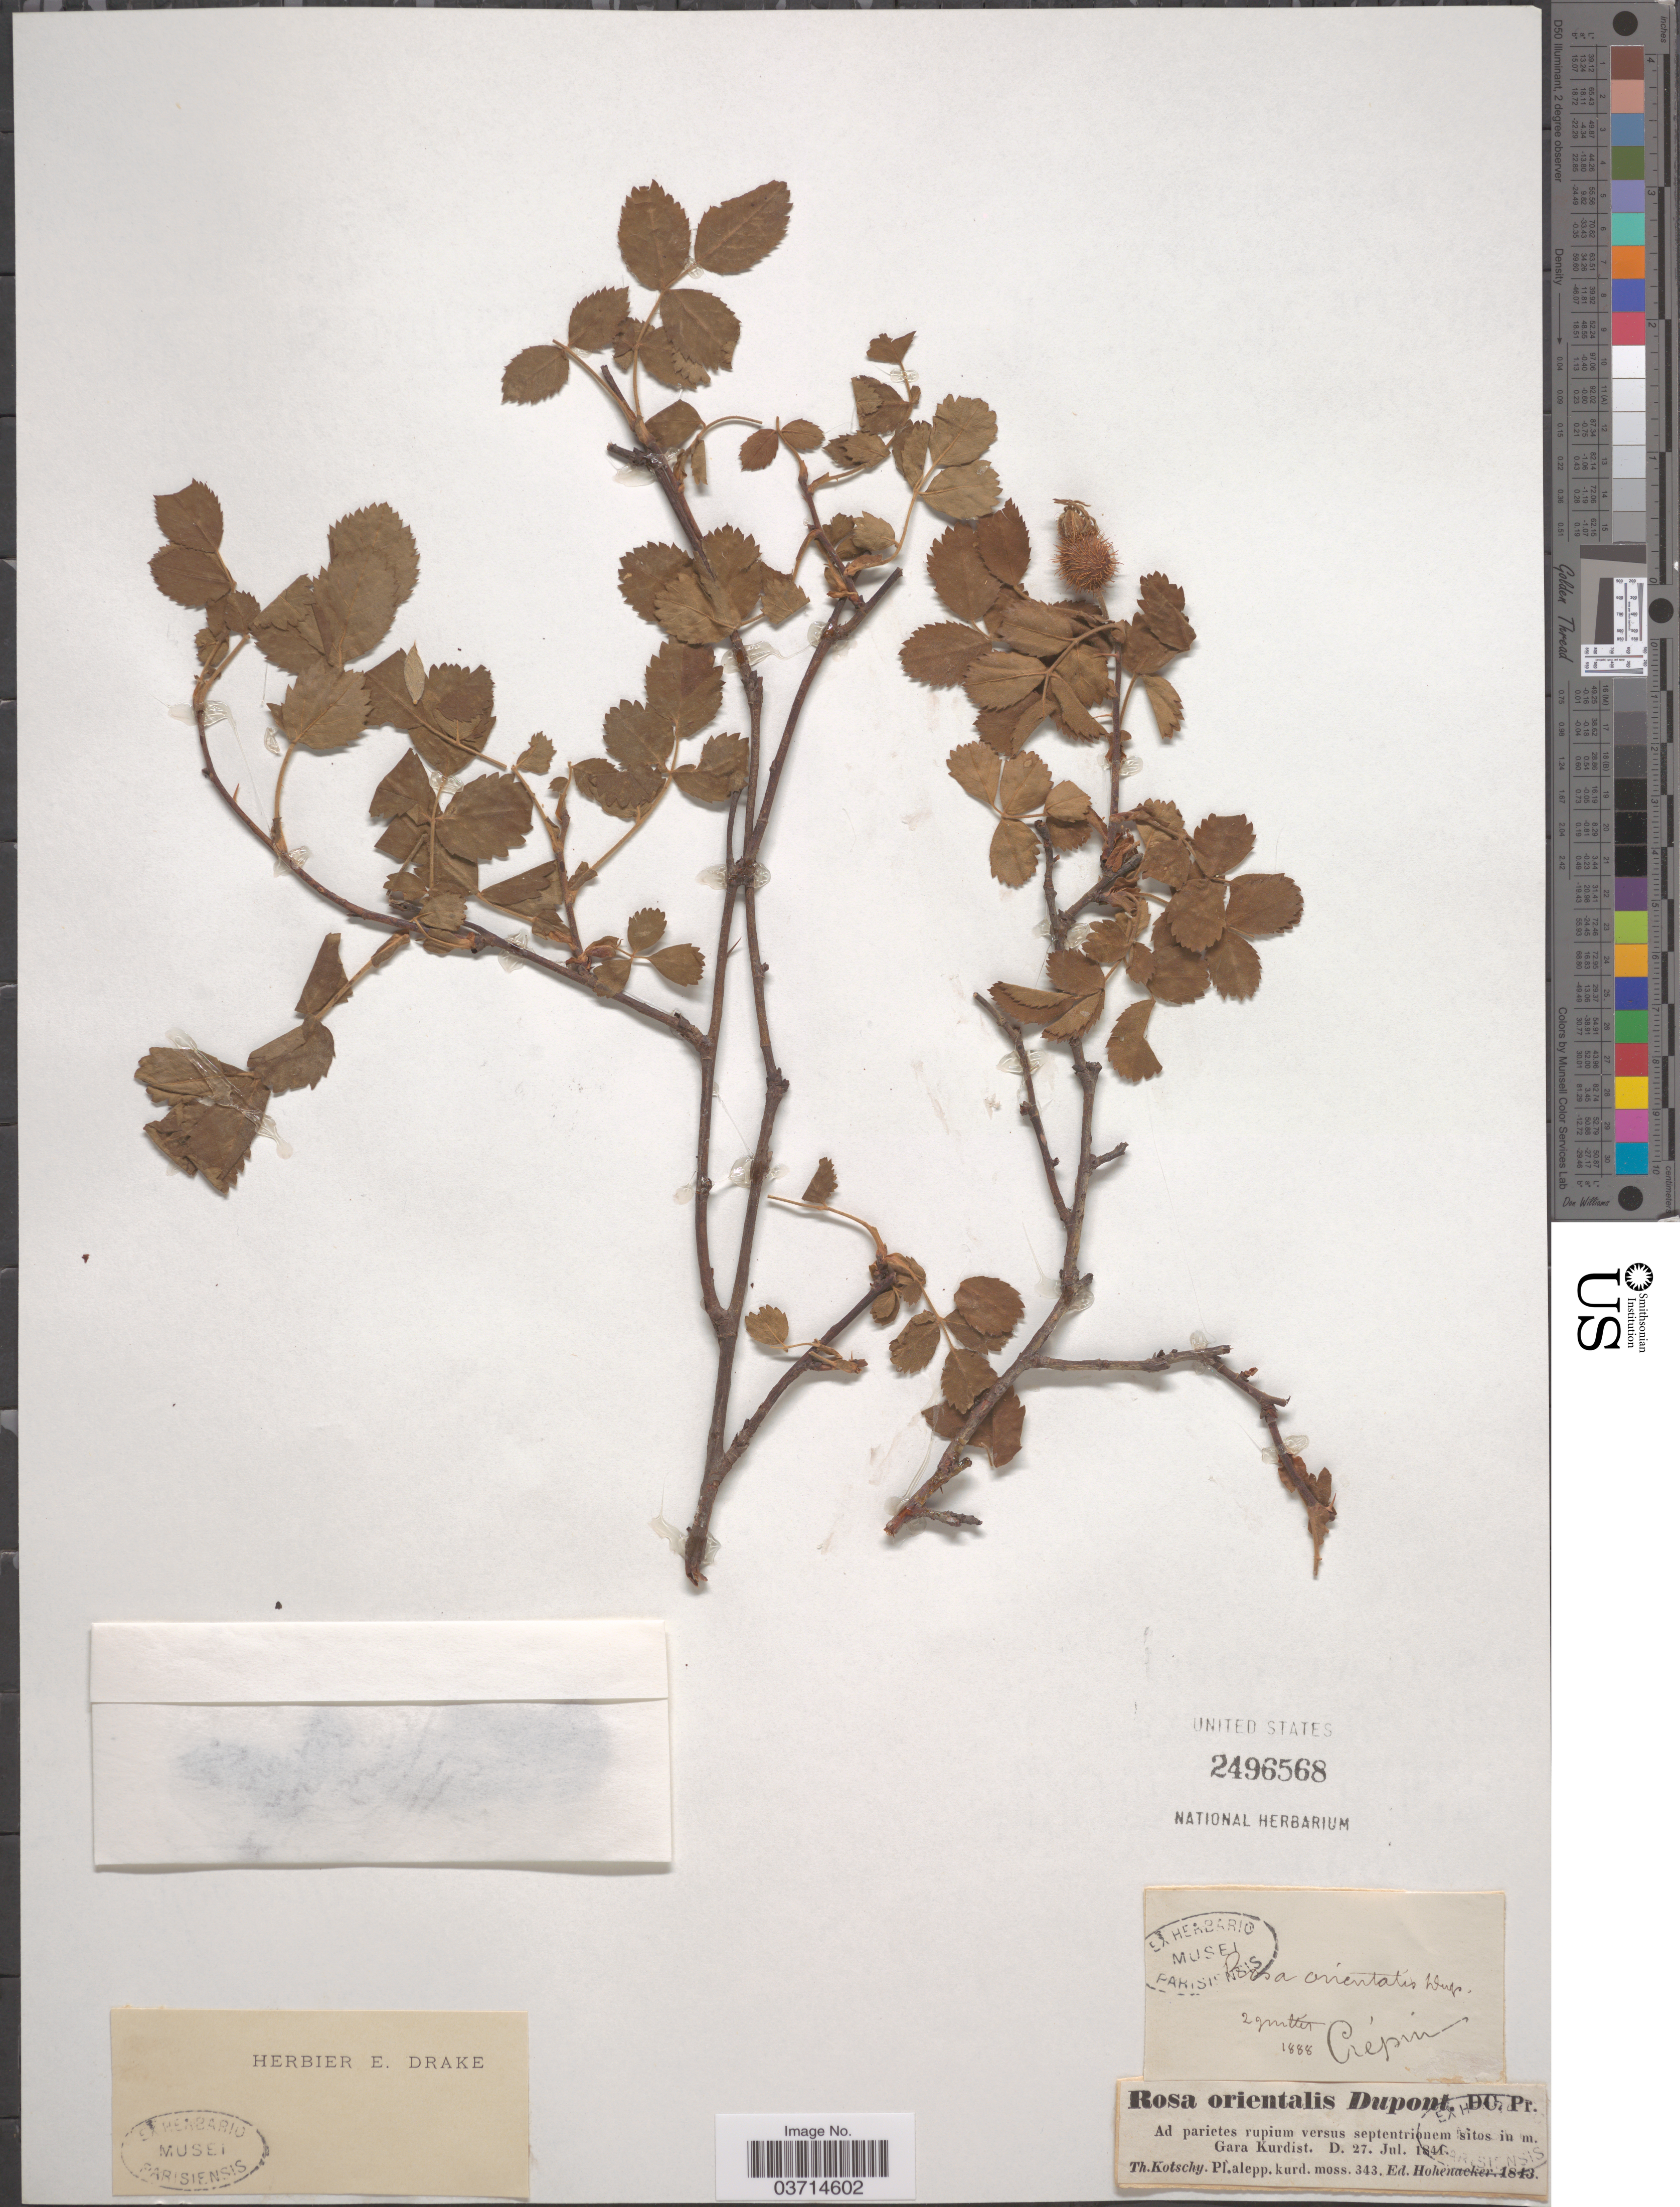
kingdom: Plantae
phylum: Tracheophyta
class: Magnoliopsida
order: Rosales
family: Rosaceae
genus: Rosa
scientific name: Rosa orientalis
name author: A.Dupont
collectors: K. G. Kotschy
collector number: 343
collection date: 1844-07-27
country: Iran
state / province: Kurdistan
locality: In m. Gara Kurdist.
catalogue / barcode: US 2496568